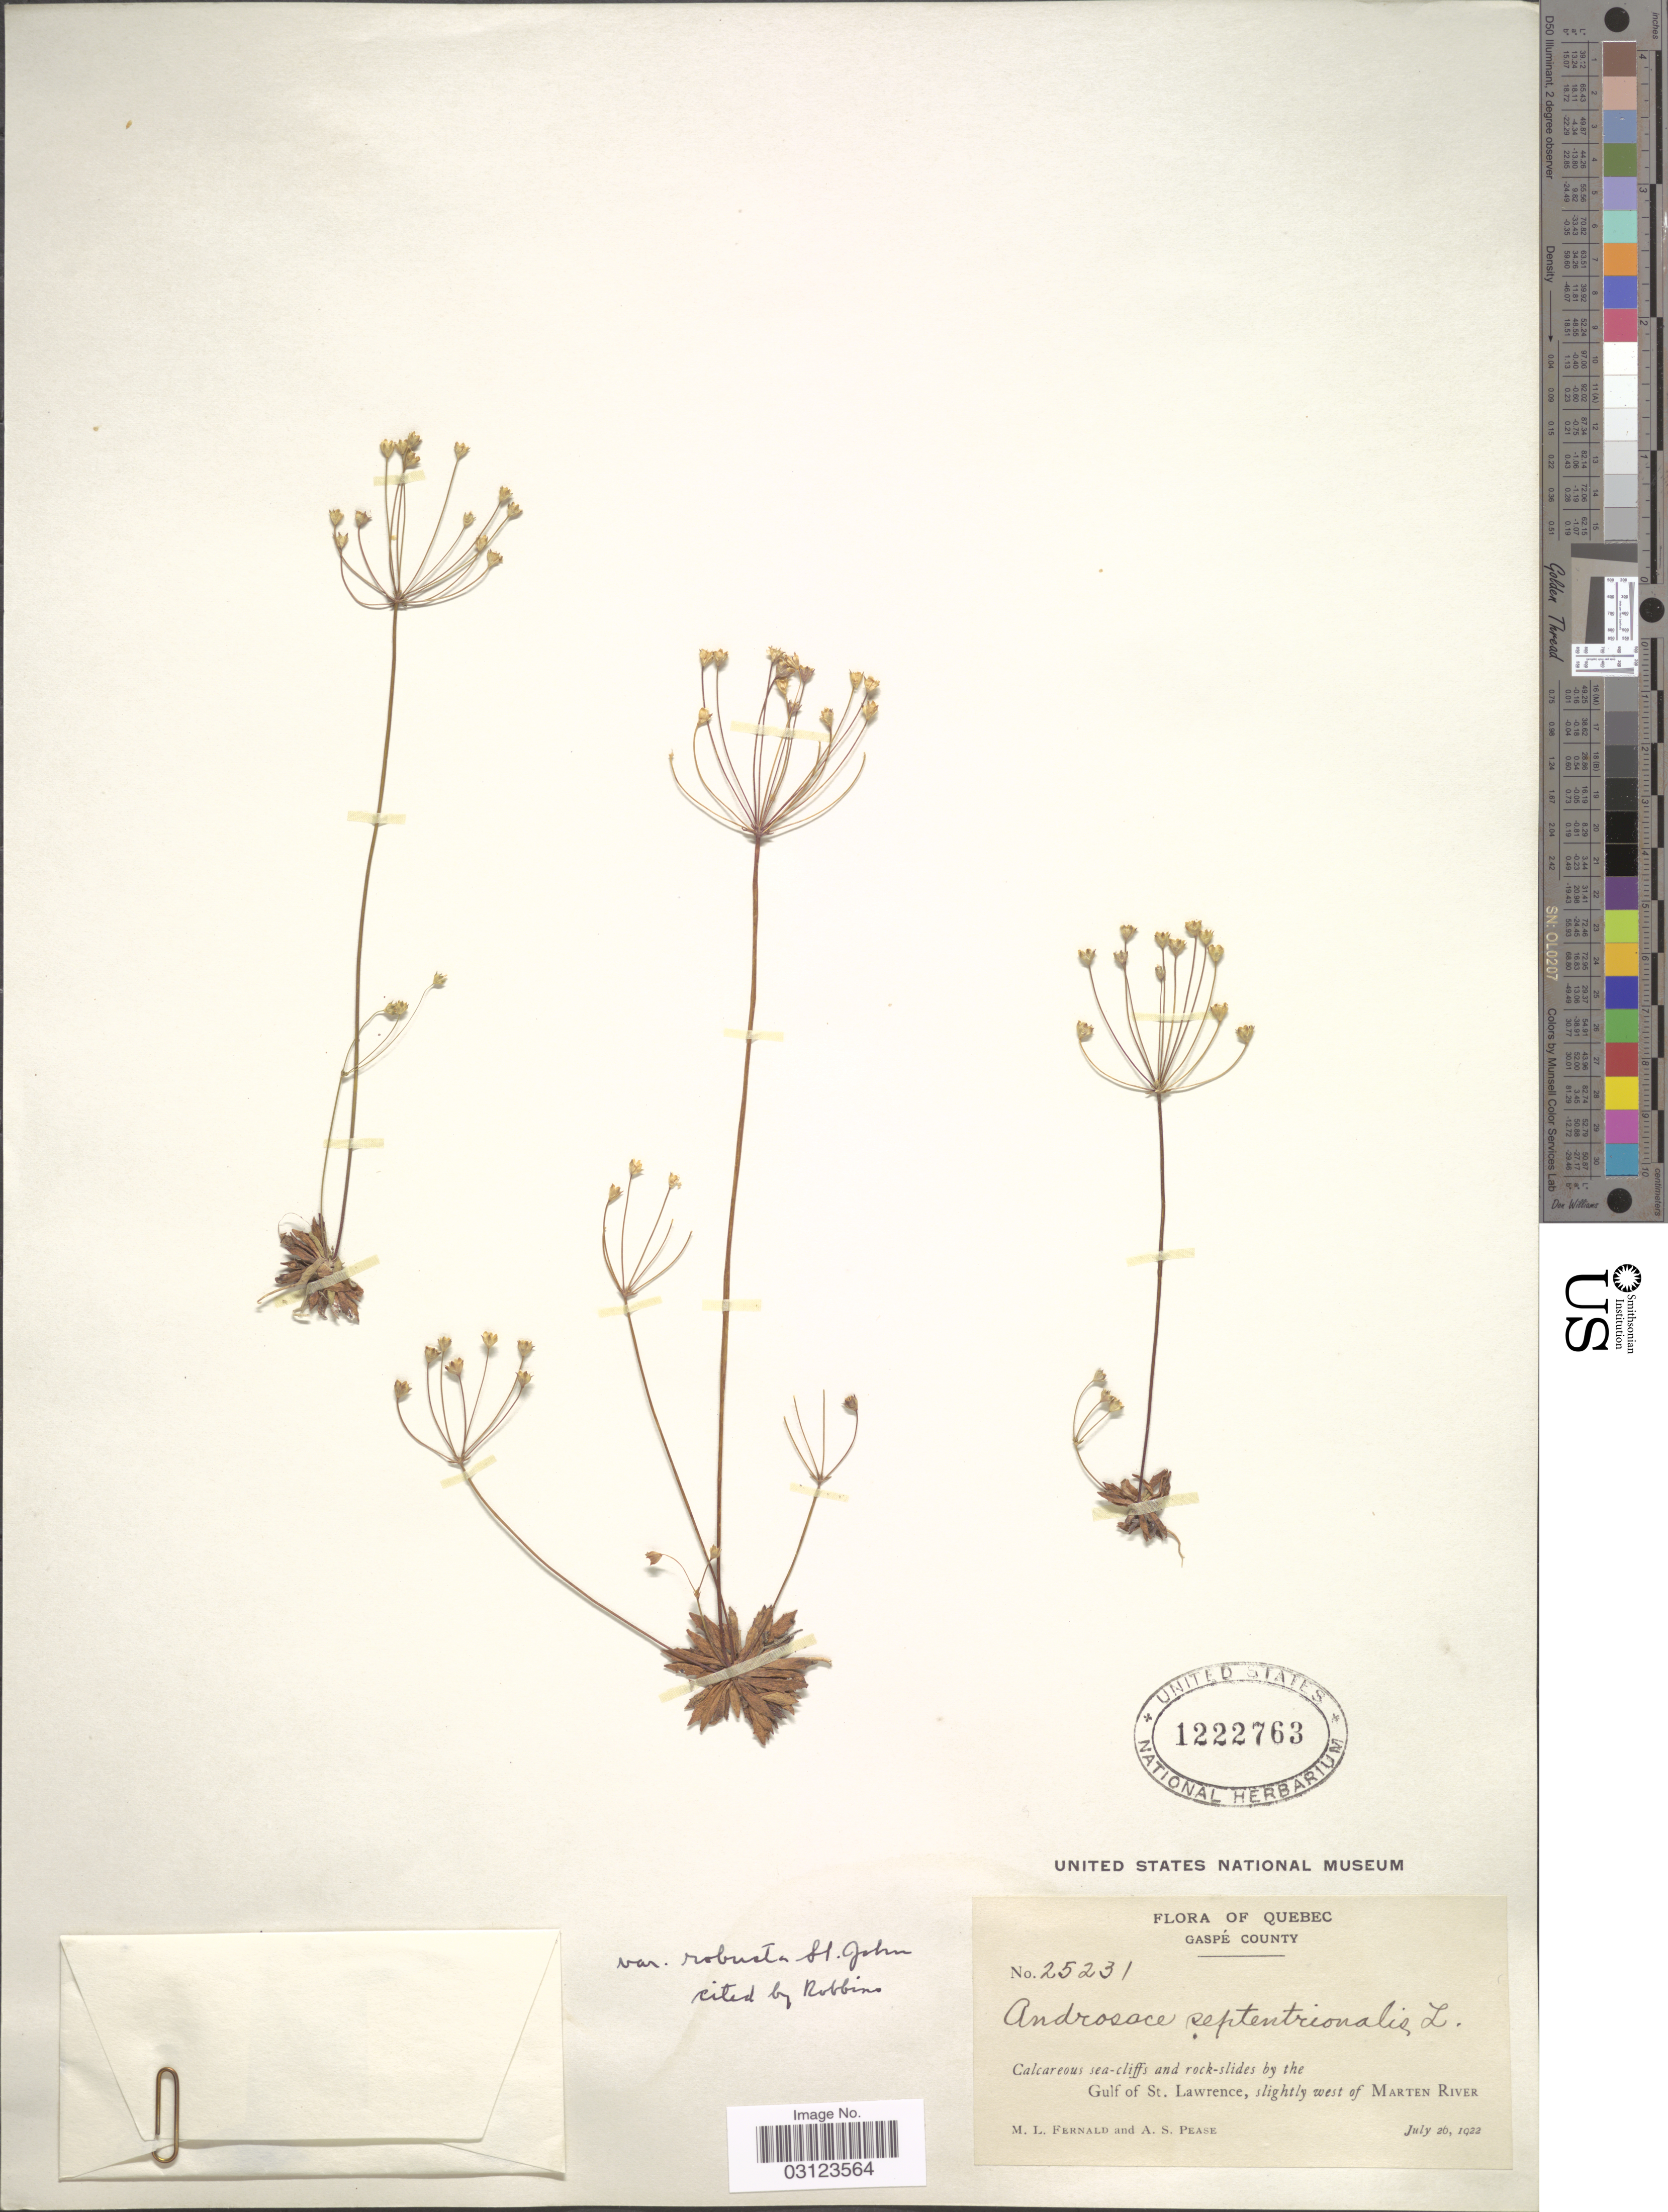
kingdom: Plantae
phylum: Tracheophyta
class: Magnoliopsida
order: Ericales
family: Primulaceae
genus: Androsace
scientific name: Androsace septentrionalis subsp. robusta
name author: (H. St. John) G.T. Robbins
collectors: M. L. Fernald & A. S. Pease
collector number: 25231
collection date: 1922-07-26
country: Canada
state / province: Quebec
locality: Gaspé County. Gulf of St. Lawrence, slightly west of Marten River.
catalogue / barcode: US 1222763